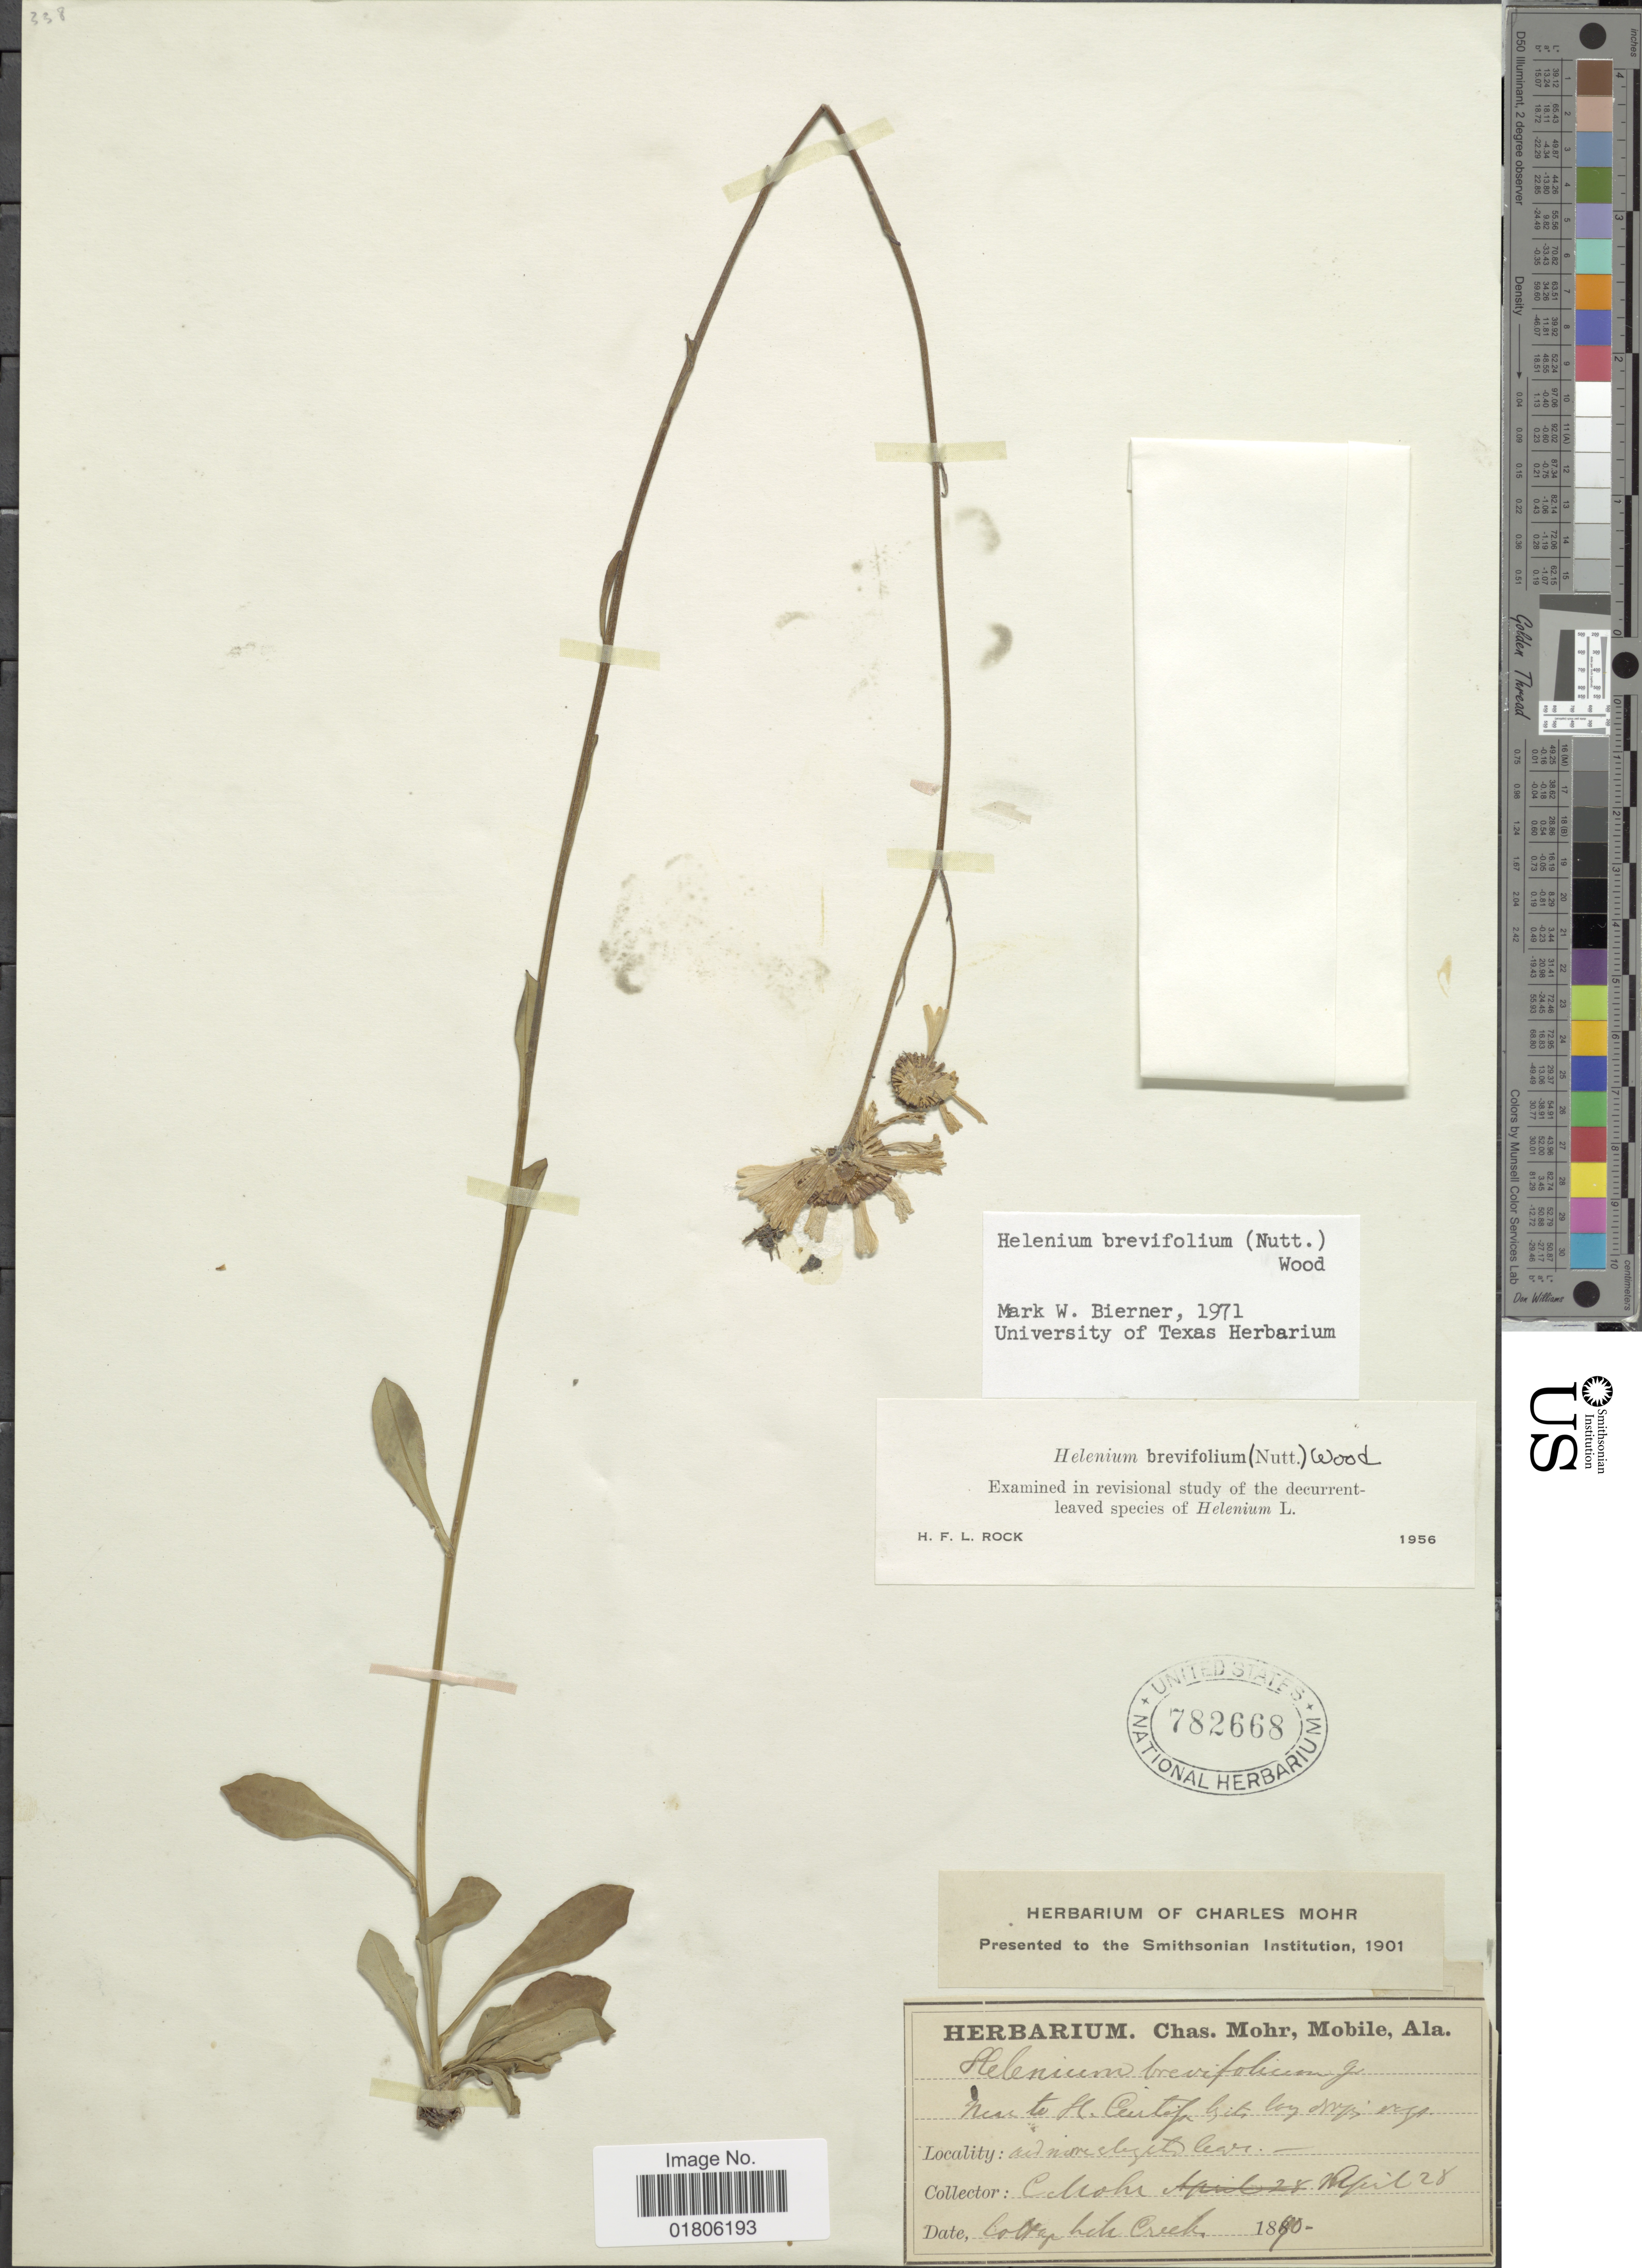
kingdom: Plantae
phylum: Tracheophyta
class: Magnoliopsida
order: Asterales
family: Asteraceae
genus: Helenium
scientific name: Helenium brevifolium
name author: (Nutt.) Alph. Wood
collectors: Mohr, C. T. (herbarium)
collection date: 1890-04-28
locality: Cottage ditch Creek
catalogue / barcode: US 782668